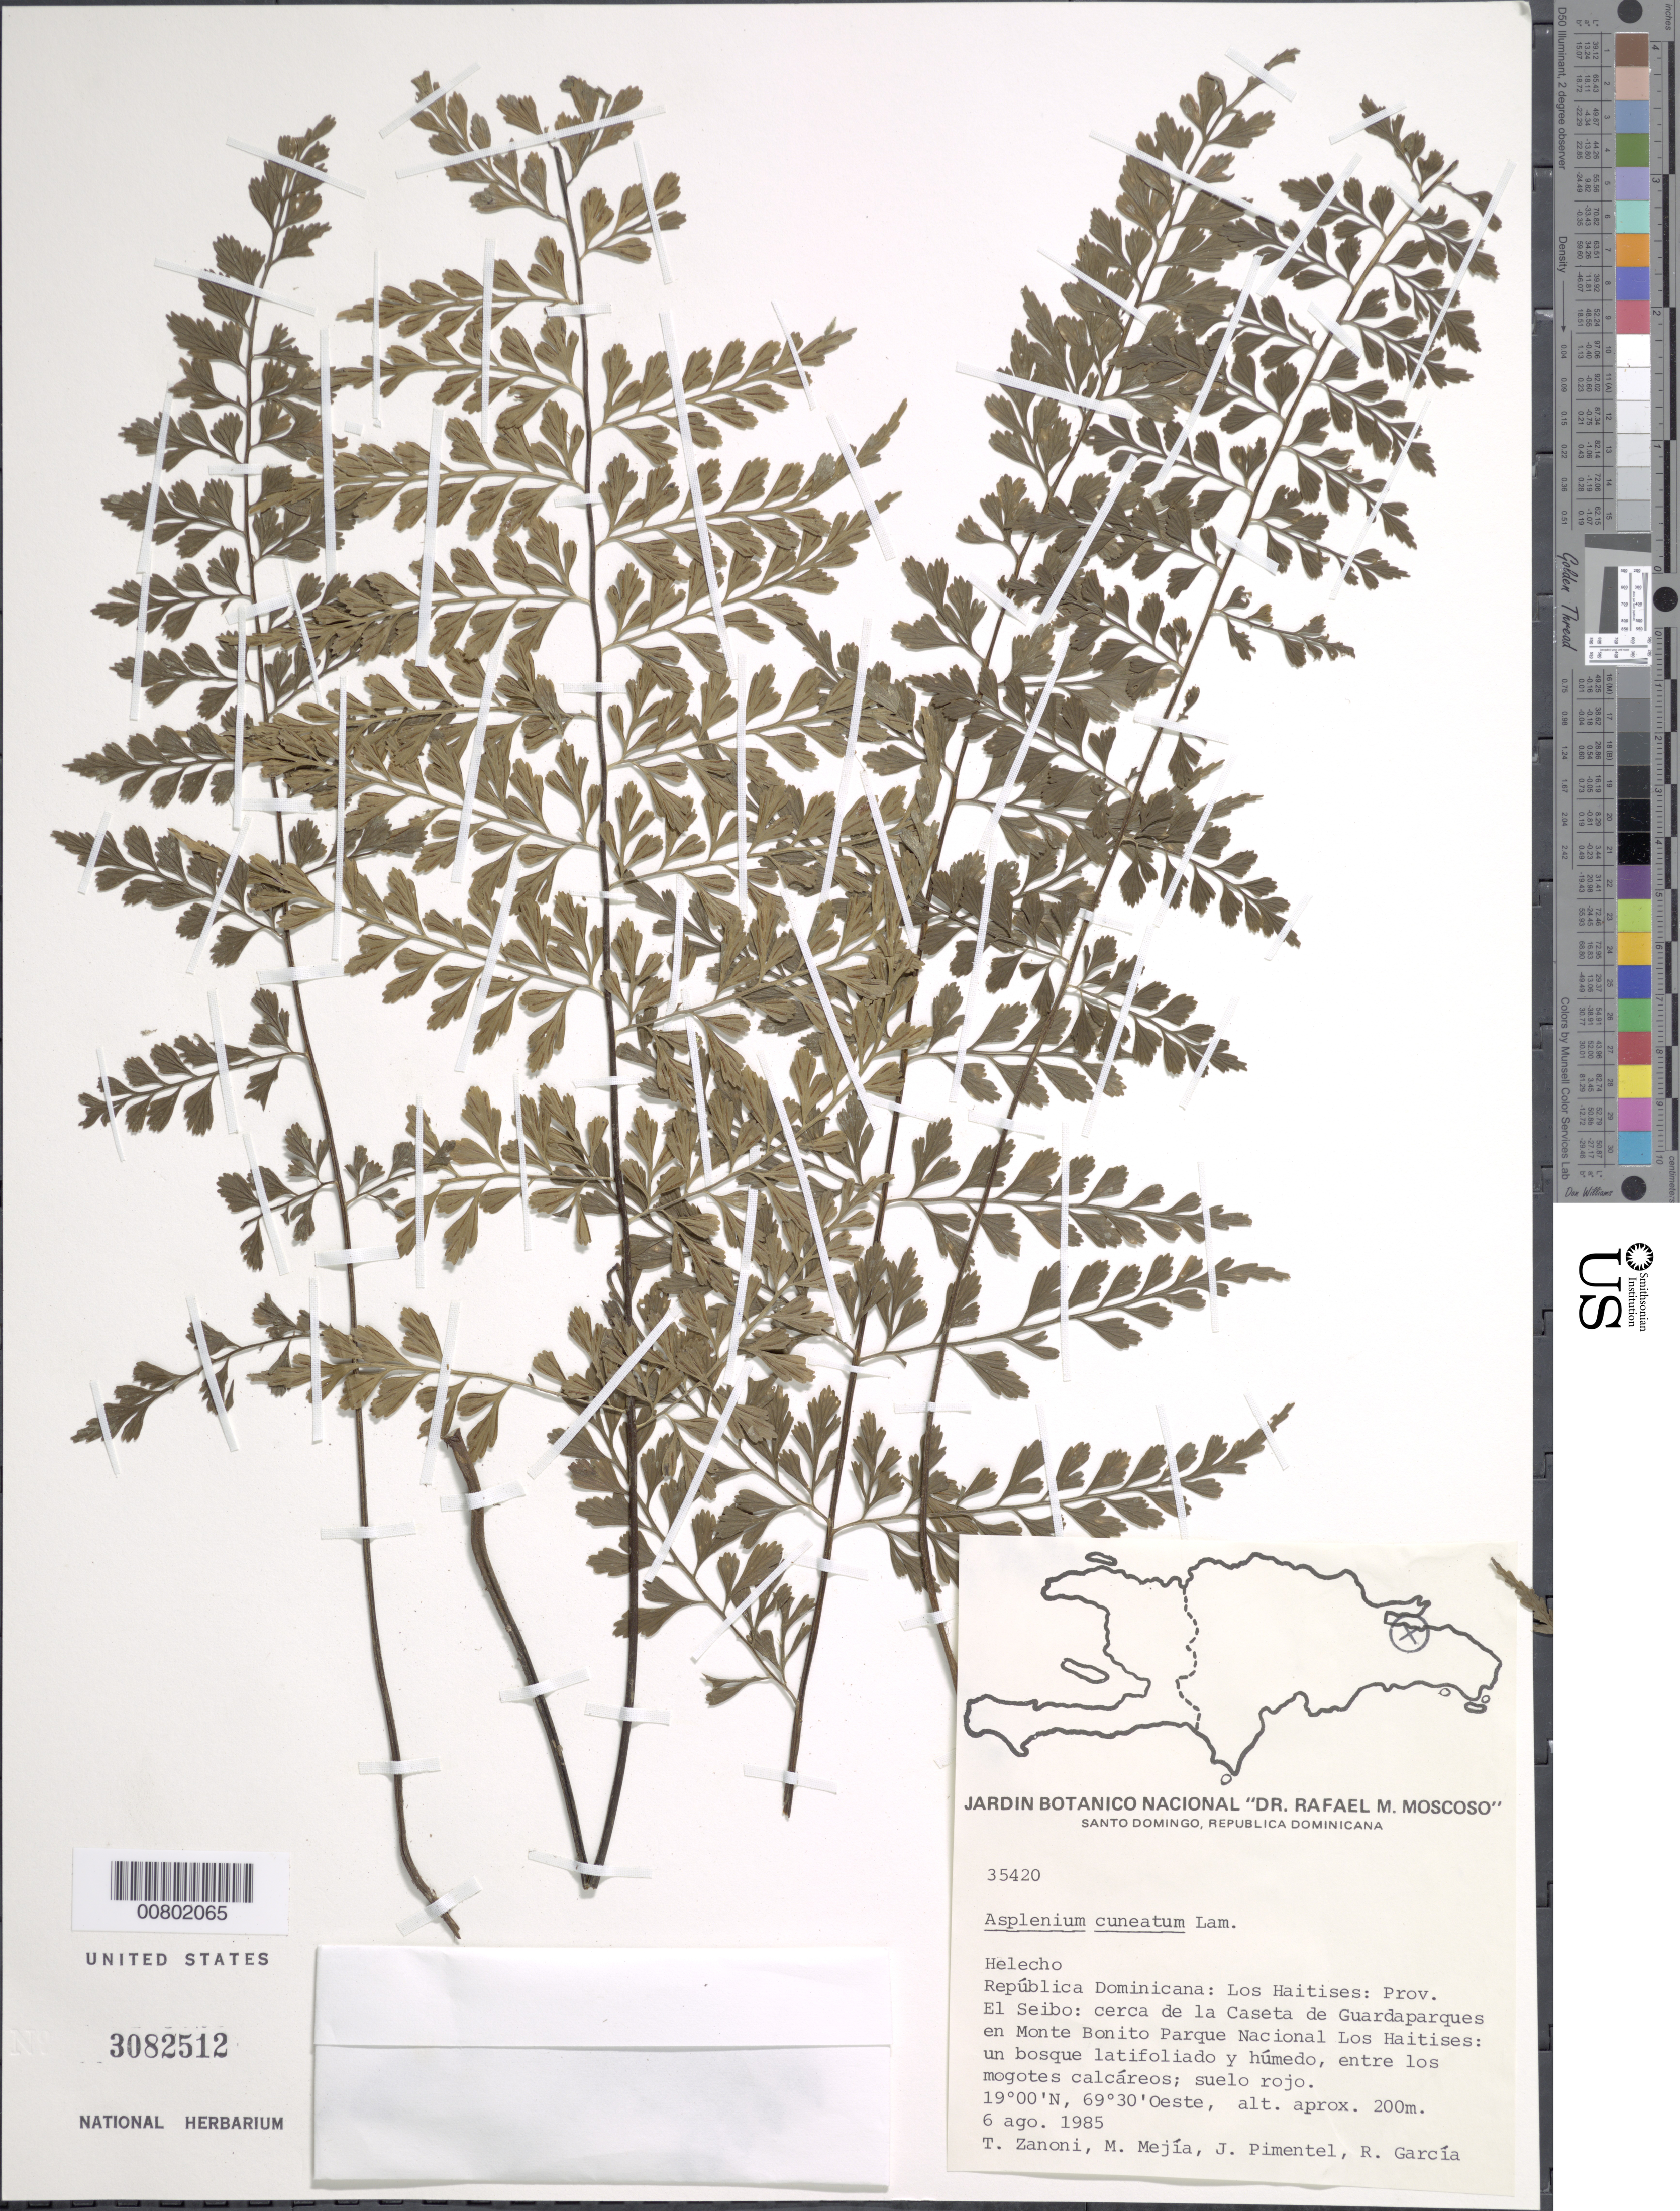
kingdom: Plantae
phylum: Tracheophyta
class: Polypodiopsida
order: Polypodiales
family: Aspleniaceae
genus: Asplenium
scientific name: Asplenium cuneatum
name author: Lam.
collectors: T. A. Zanoni, M. Mejia, J. Pimentel & R. G. García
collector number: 35420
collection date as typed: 06 Aug 1985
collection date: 1985-08-06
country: Dominican Republic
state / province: El Seibo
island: Hispaniola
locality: Los Haitises, Caseta de Guardaparques en Monte Bonito Parque Nacioinal Los Haitises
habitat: Bosque latifoliado y húmedo, entre los mogotes calcáreos; suelo rojo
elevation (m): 200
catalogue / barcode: US 3082512